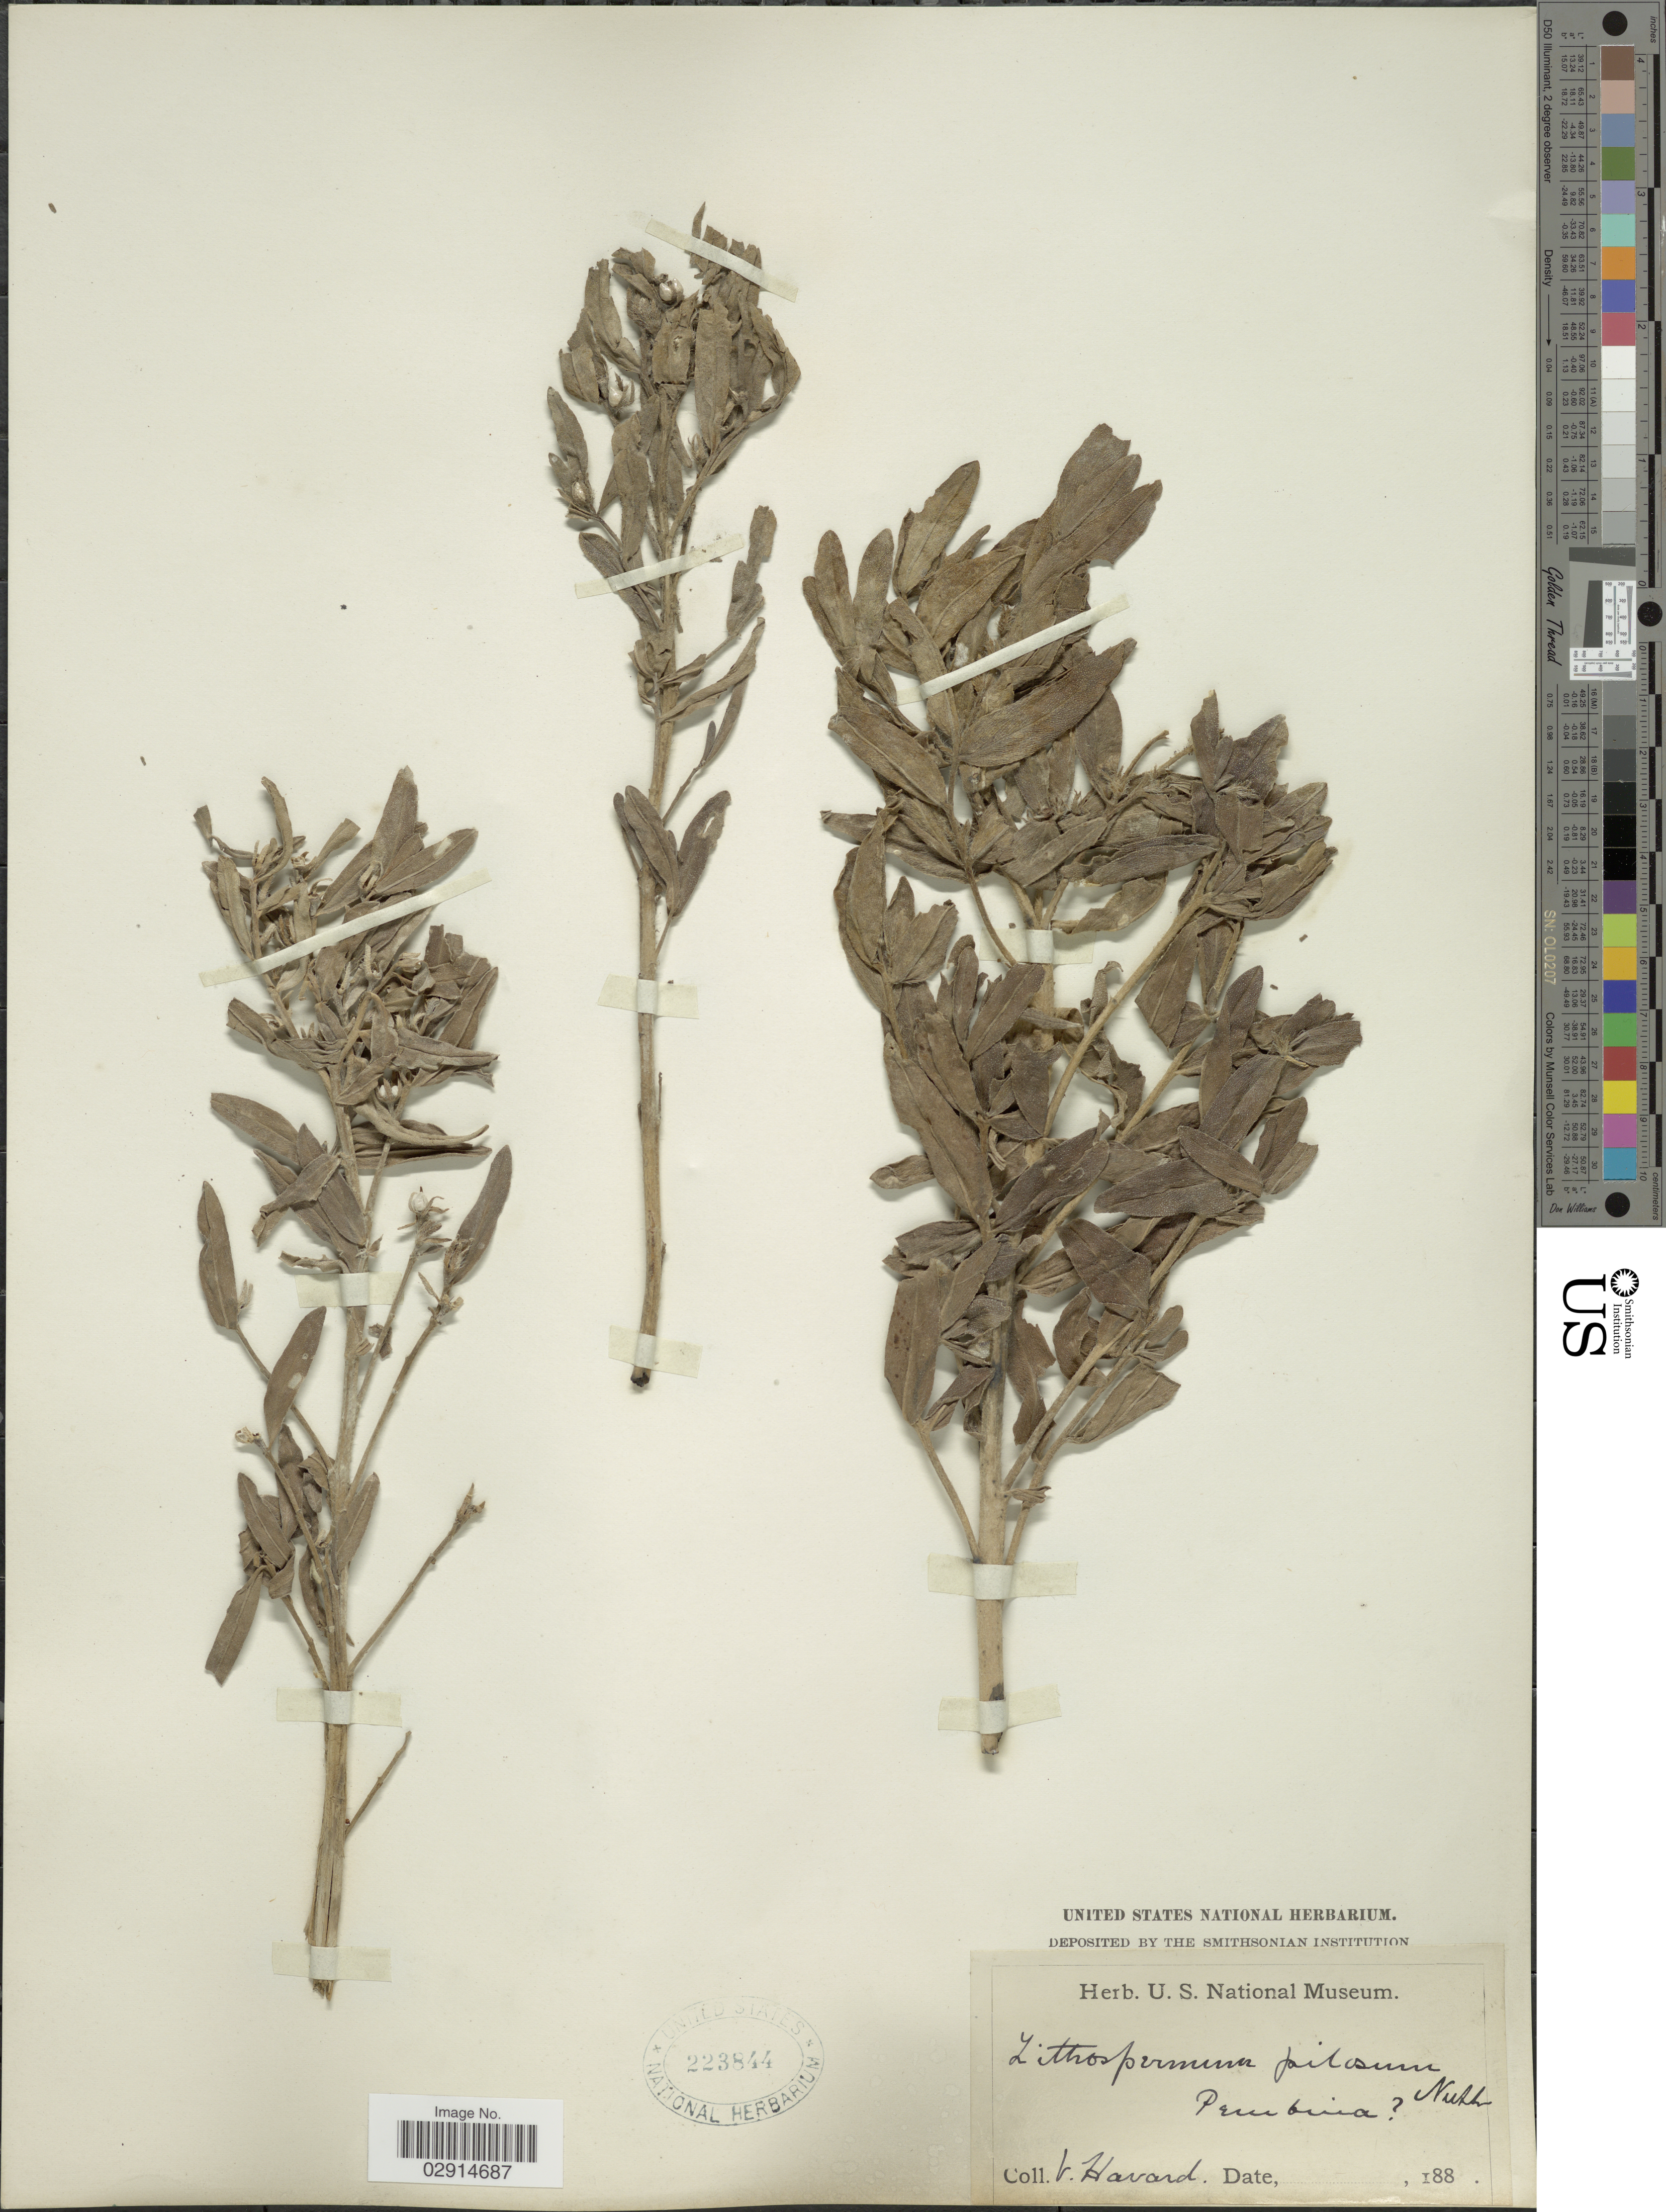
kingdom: Plantae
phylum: Tracheophyta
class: Magnoliopsida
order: Boraginales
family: Boraginaceae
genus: Lithospermum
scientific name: Lithospermum ruderale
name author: Douglas ex Lehm.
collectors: V. Havard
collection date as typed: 188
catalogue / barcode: US 223844